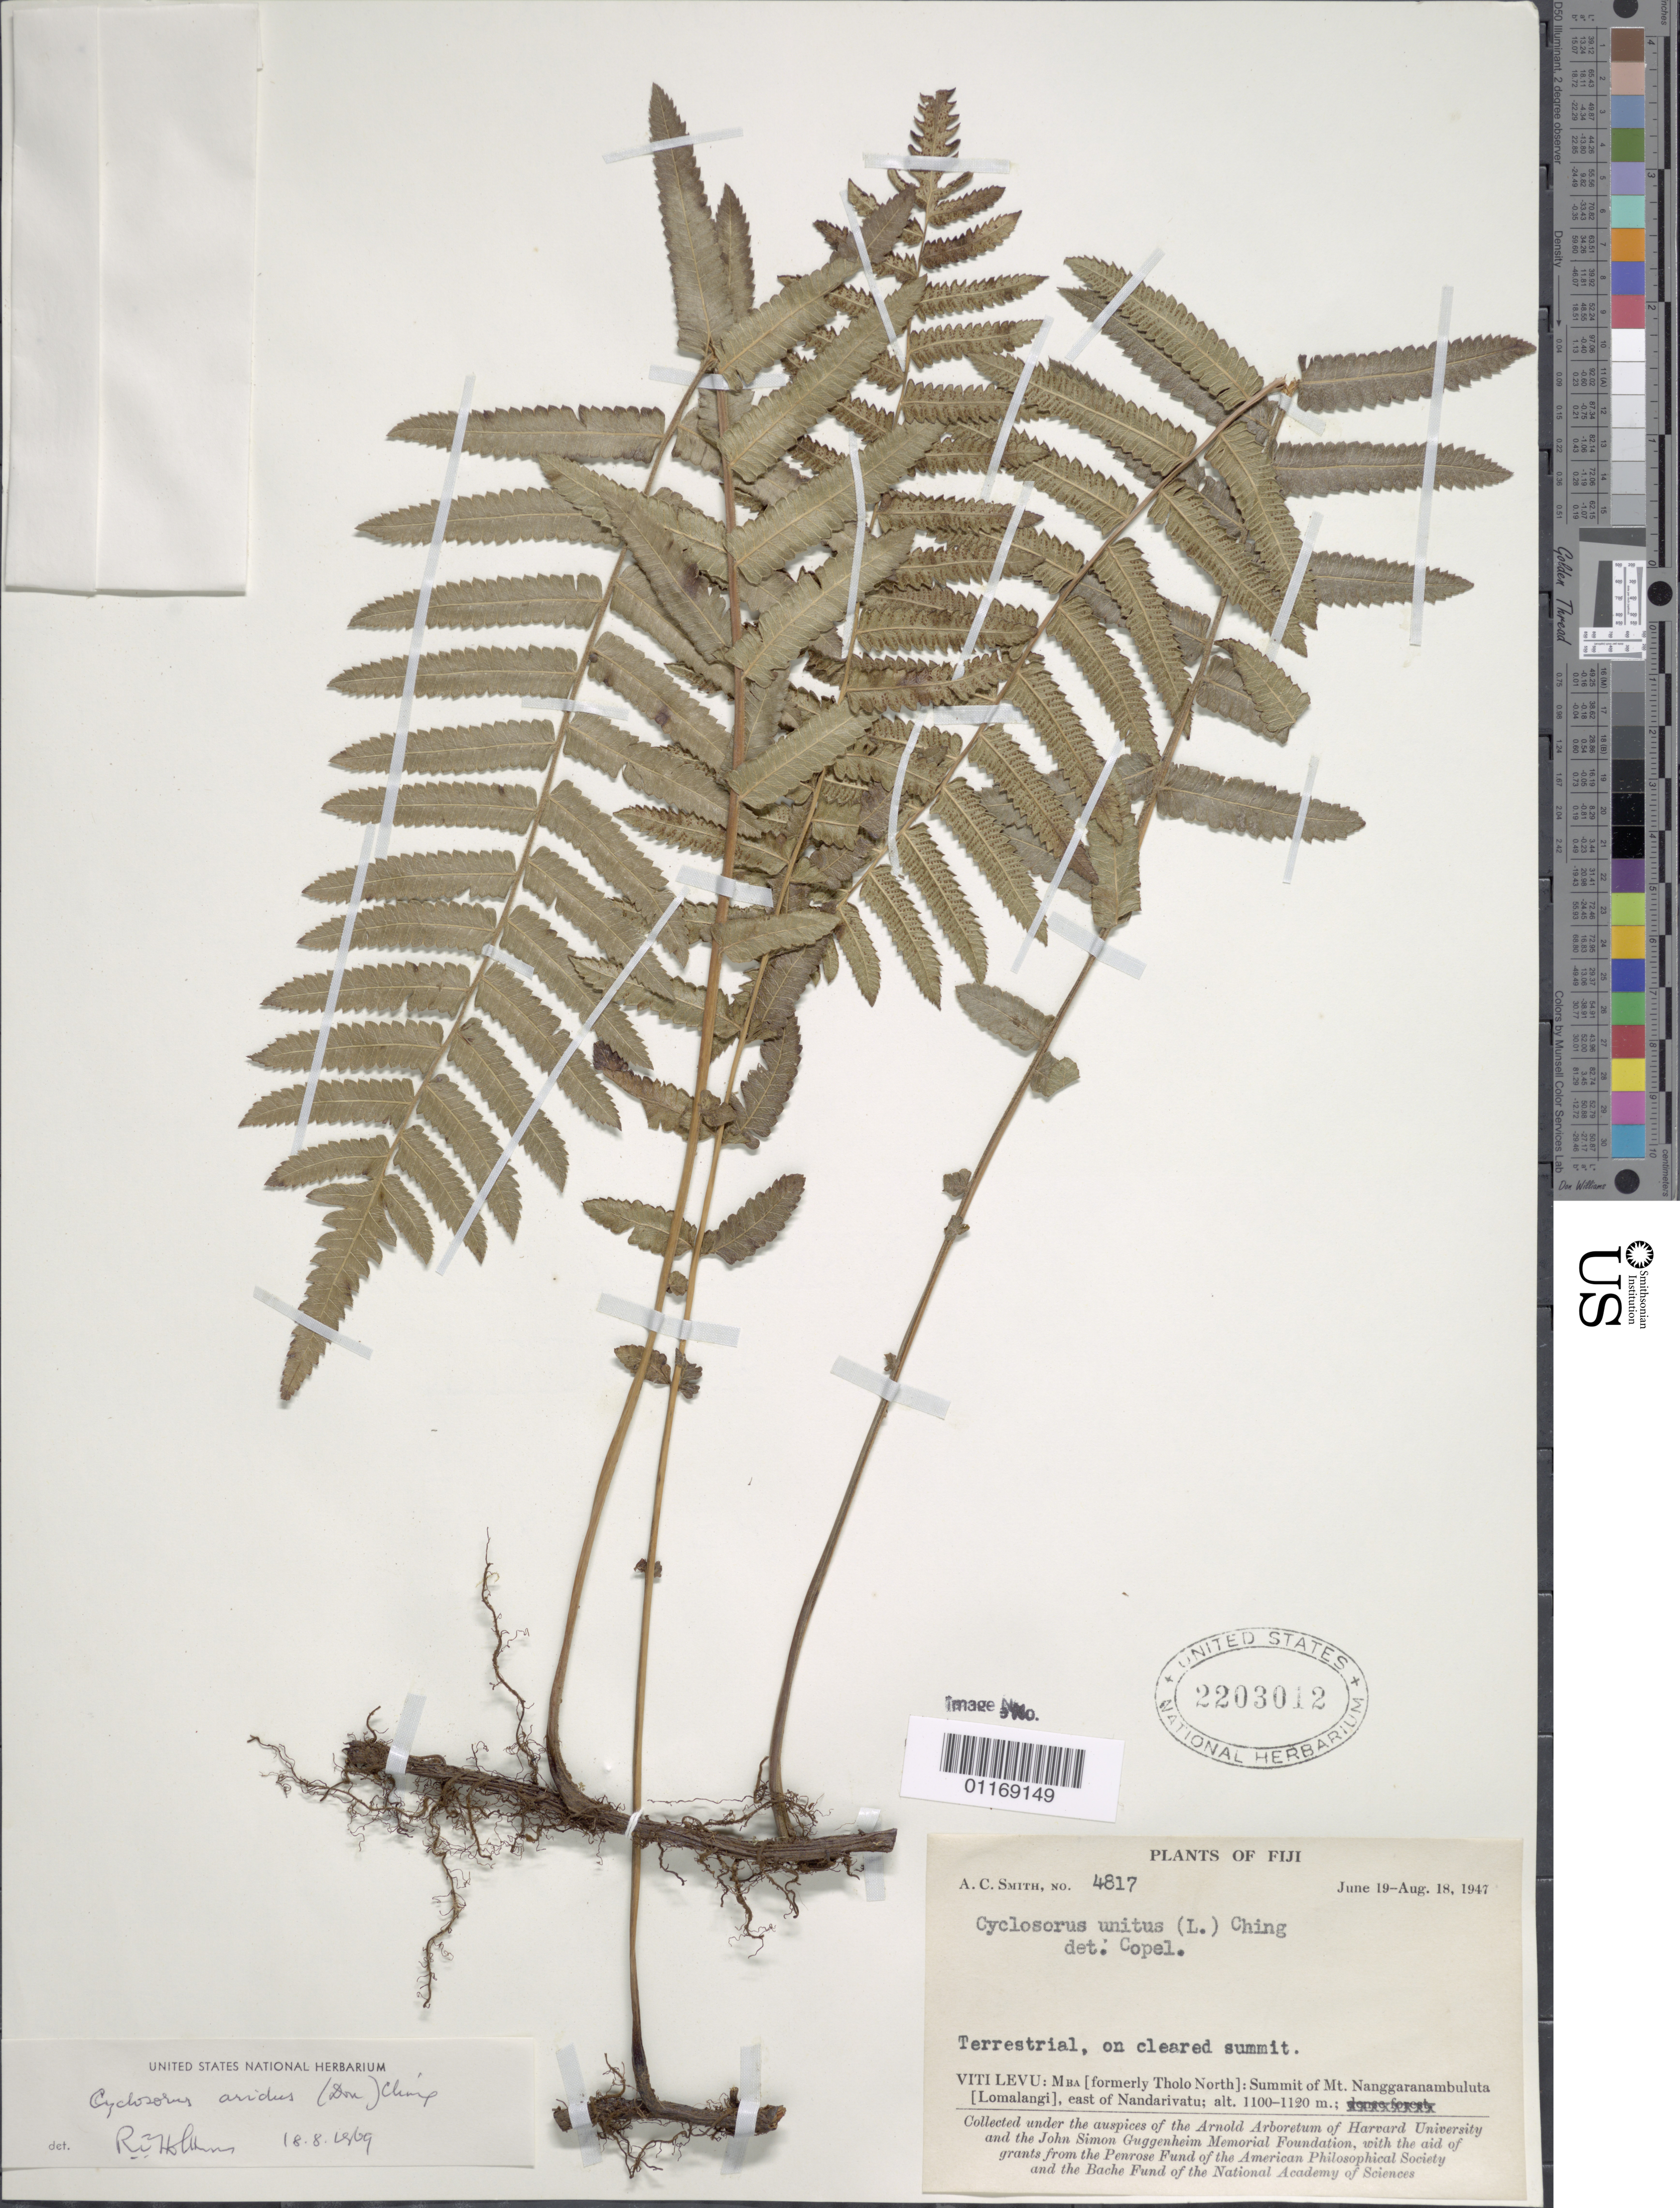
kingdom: Plantae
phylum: Tracheophyta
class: Polypodiopsida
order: Polypodiales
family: Thelypteridaceae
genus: Christella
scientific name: Christella arida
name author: (D. Don) Holttum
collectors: A. C. Smith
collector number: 4817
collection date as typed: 19 Jun 1947 to 18 Aug 1947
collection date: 1947-06-19/1947-08-18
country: Fiji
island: Viti Levu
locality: Viti Levu: MBA (formally Tholo North): Summit of Mt. Nanggaranambuluta (Lomalangi), E of Nandarivatu.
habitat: Cleared summit.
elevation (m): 1100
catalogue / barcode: US 2203012